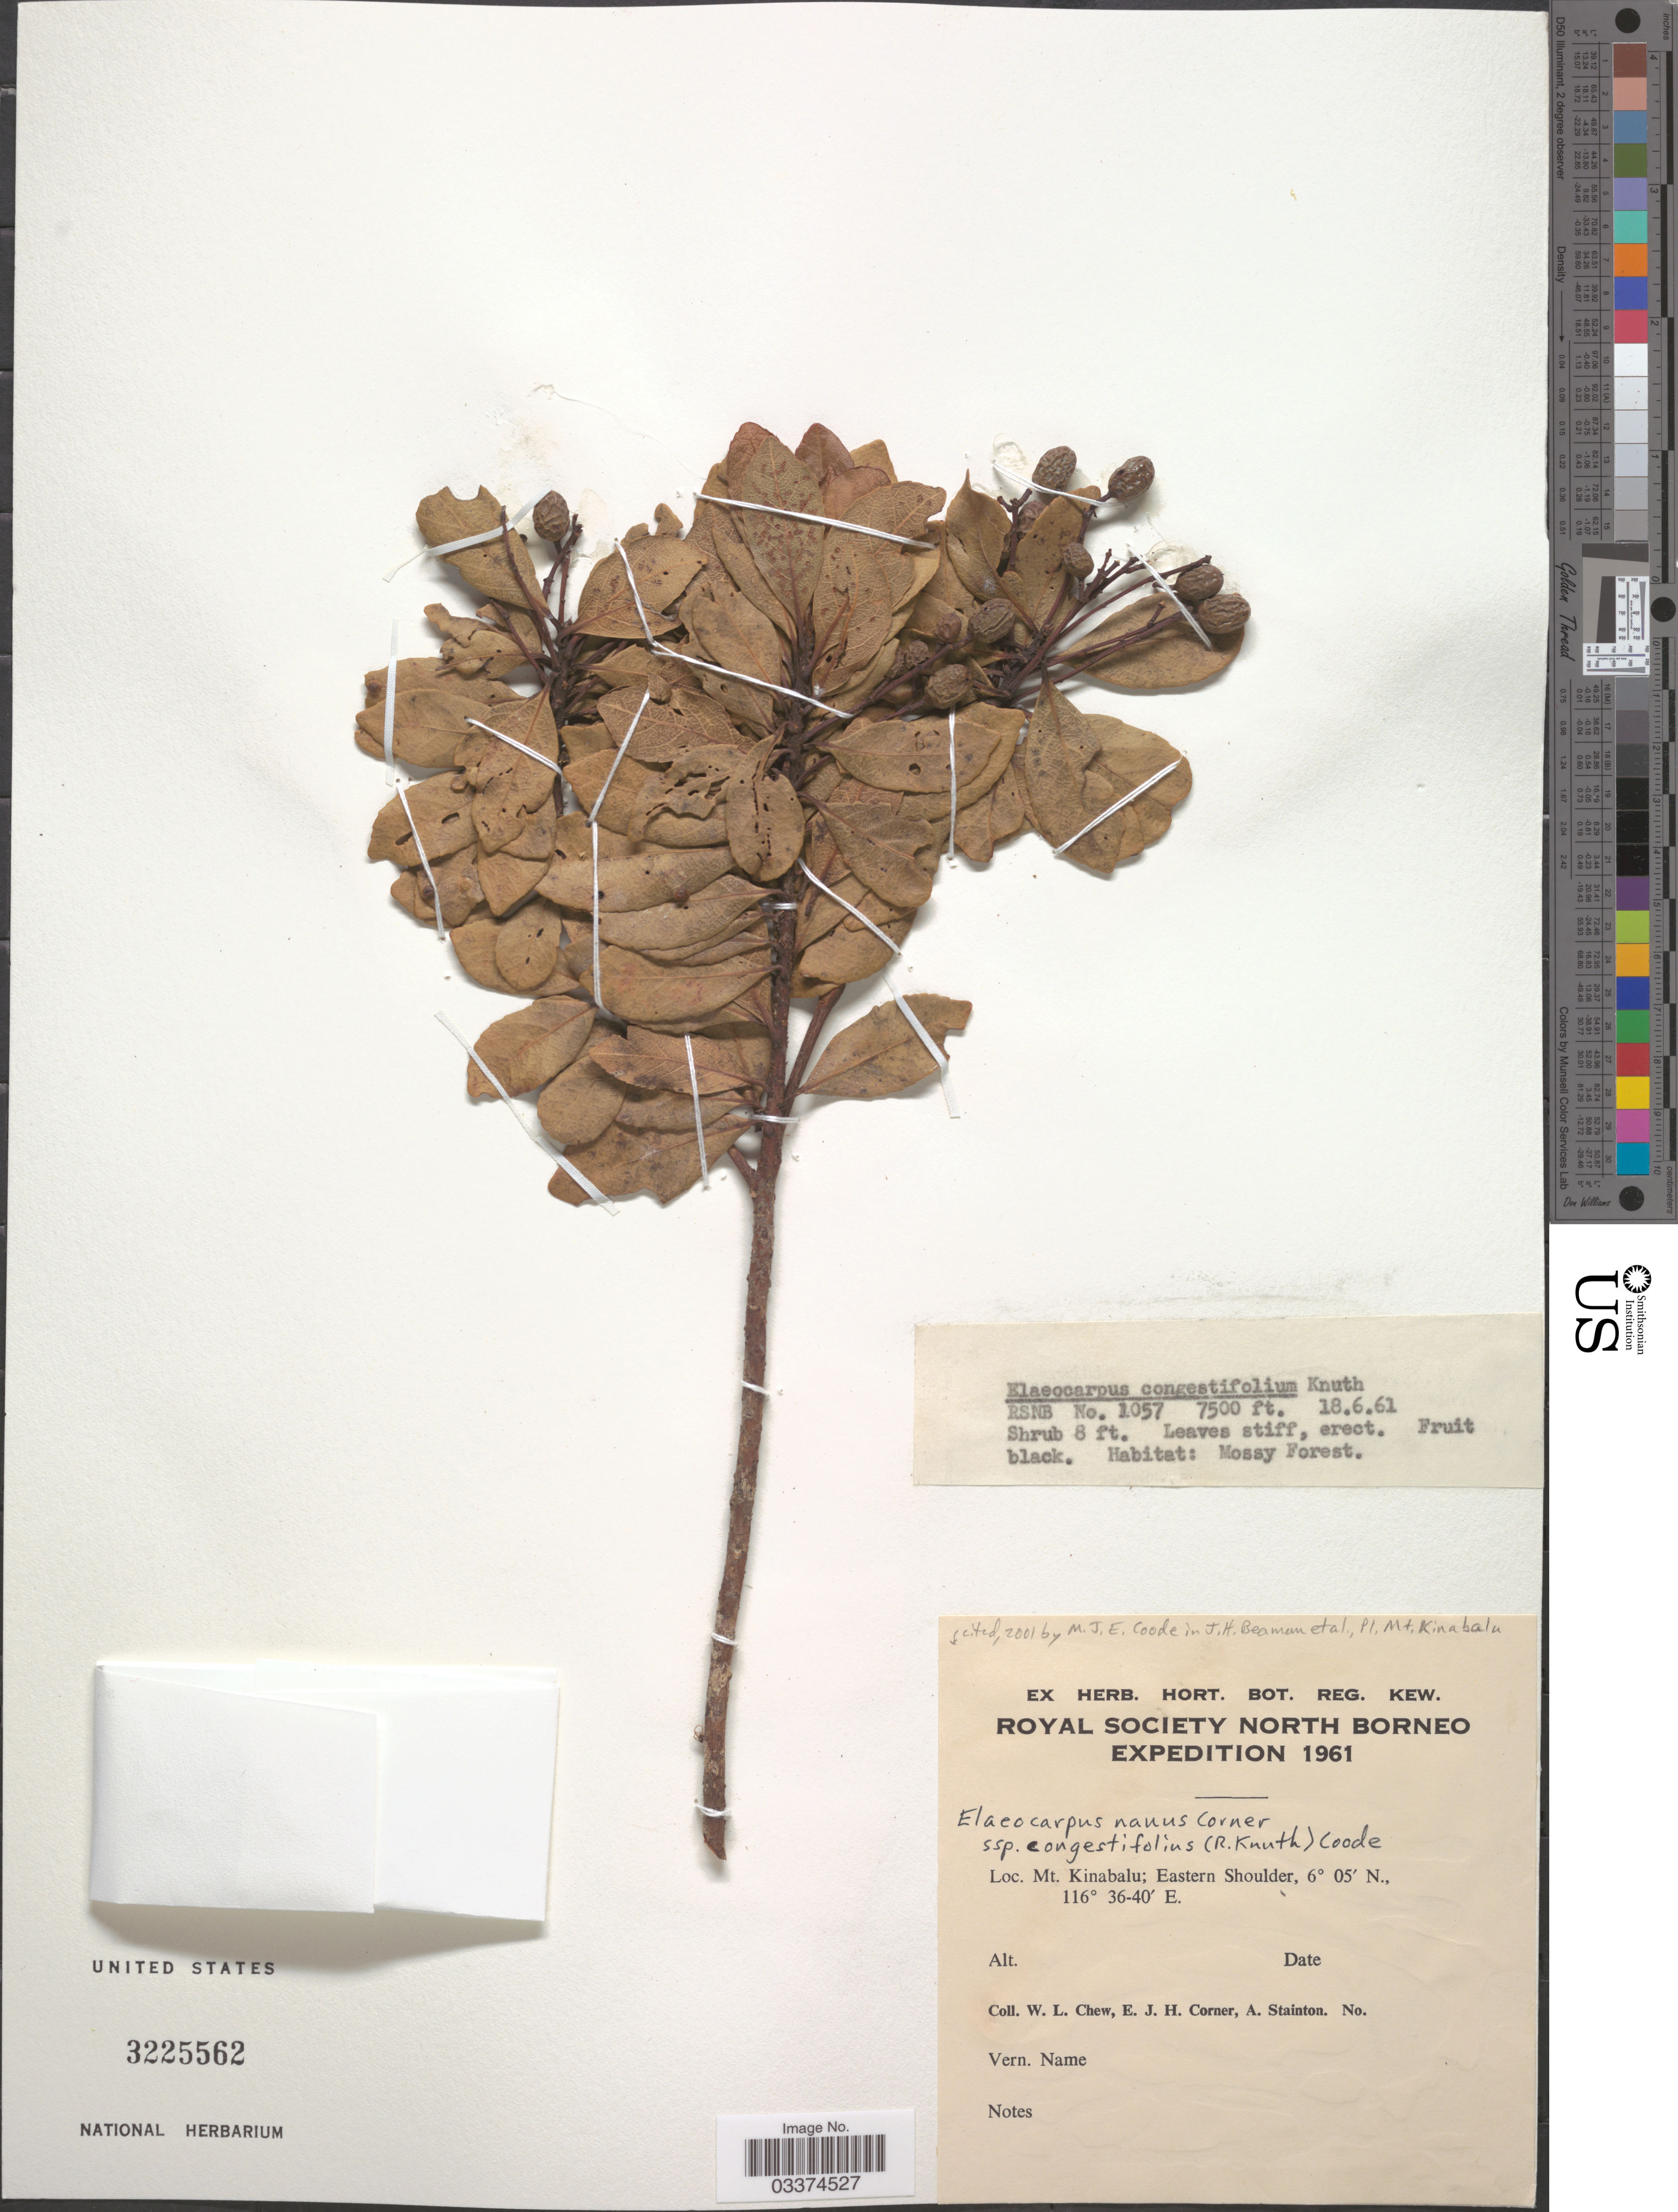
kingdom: Plantae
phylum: Tracheophyta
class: Magnoliopsida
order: Oxalidales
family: Elaeocarpaceae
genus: Elaeocarpus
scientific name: Elaeocarpus nanus subsp. congestifolius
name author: Coode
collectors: W. Chew, E. Corner & A. Stainton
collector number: RSNB1057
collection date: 1961-06-18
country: Malaysia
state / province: Sabah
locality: Mt. Kinabalu; Eastern Shoulder.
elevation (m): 2286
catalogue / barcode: US 3225562